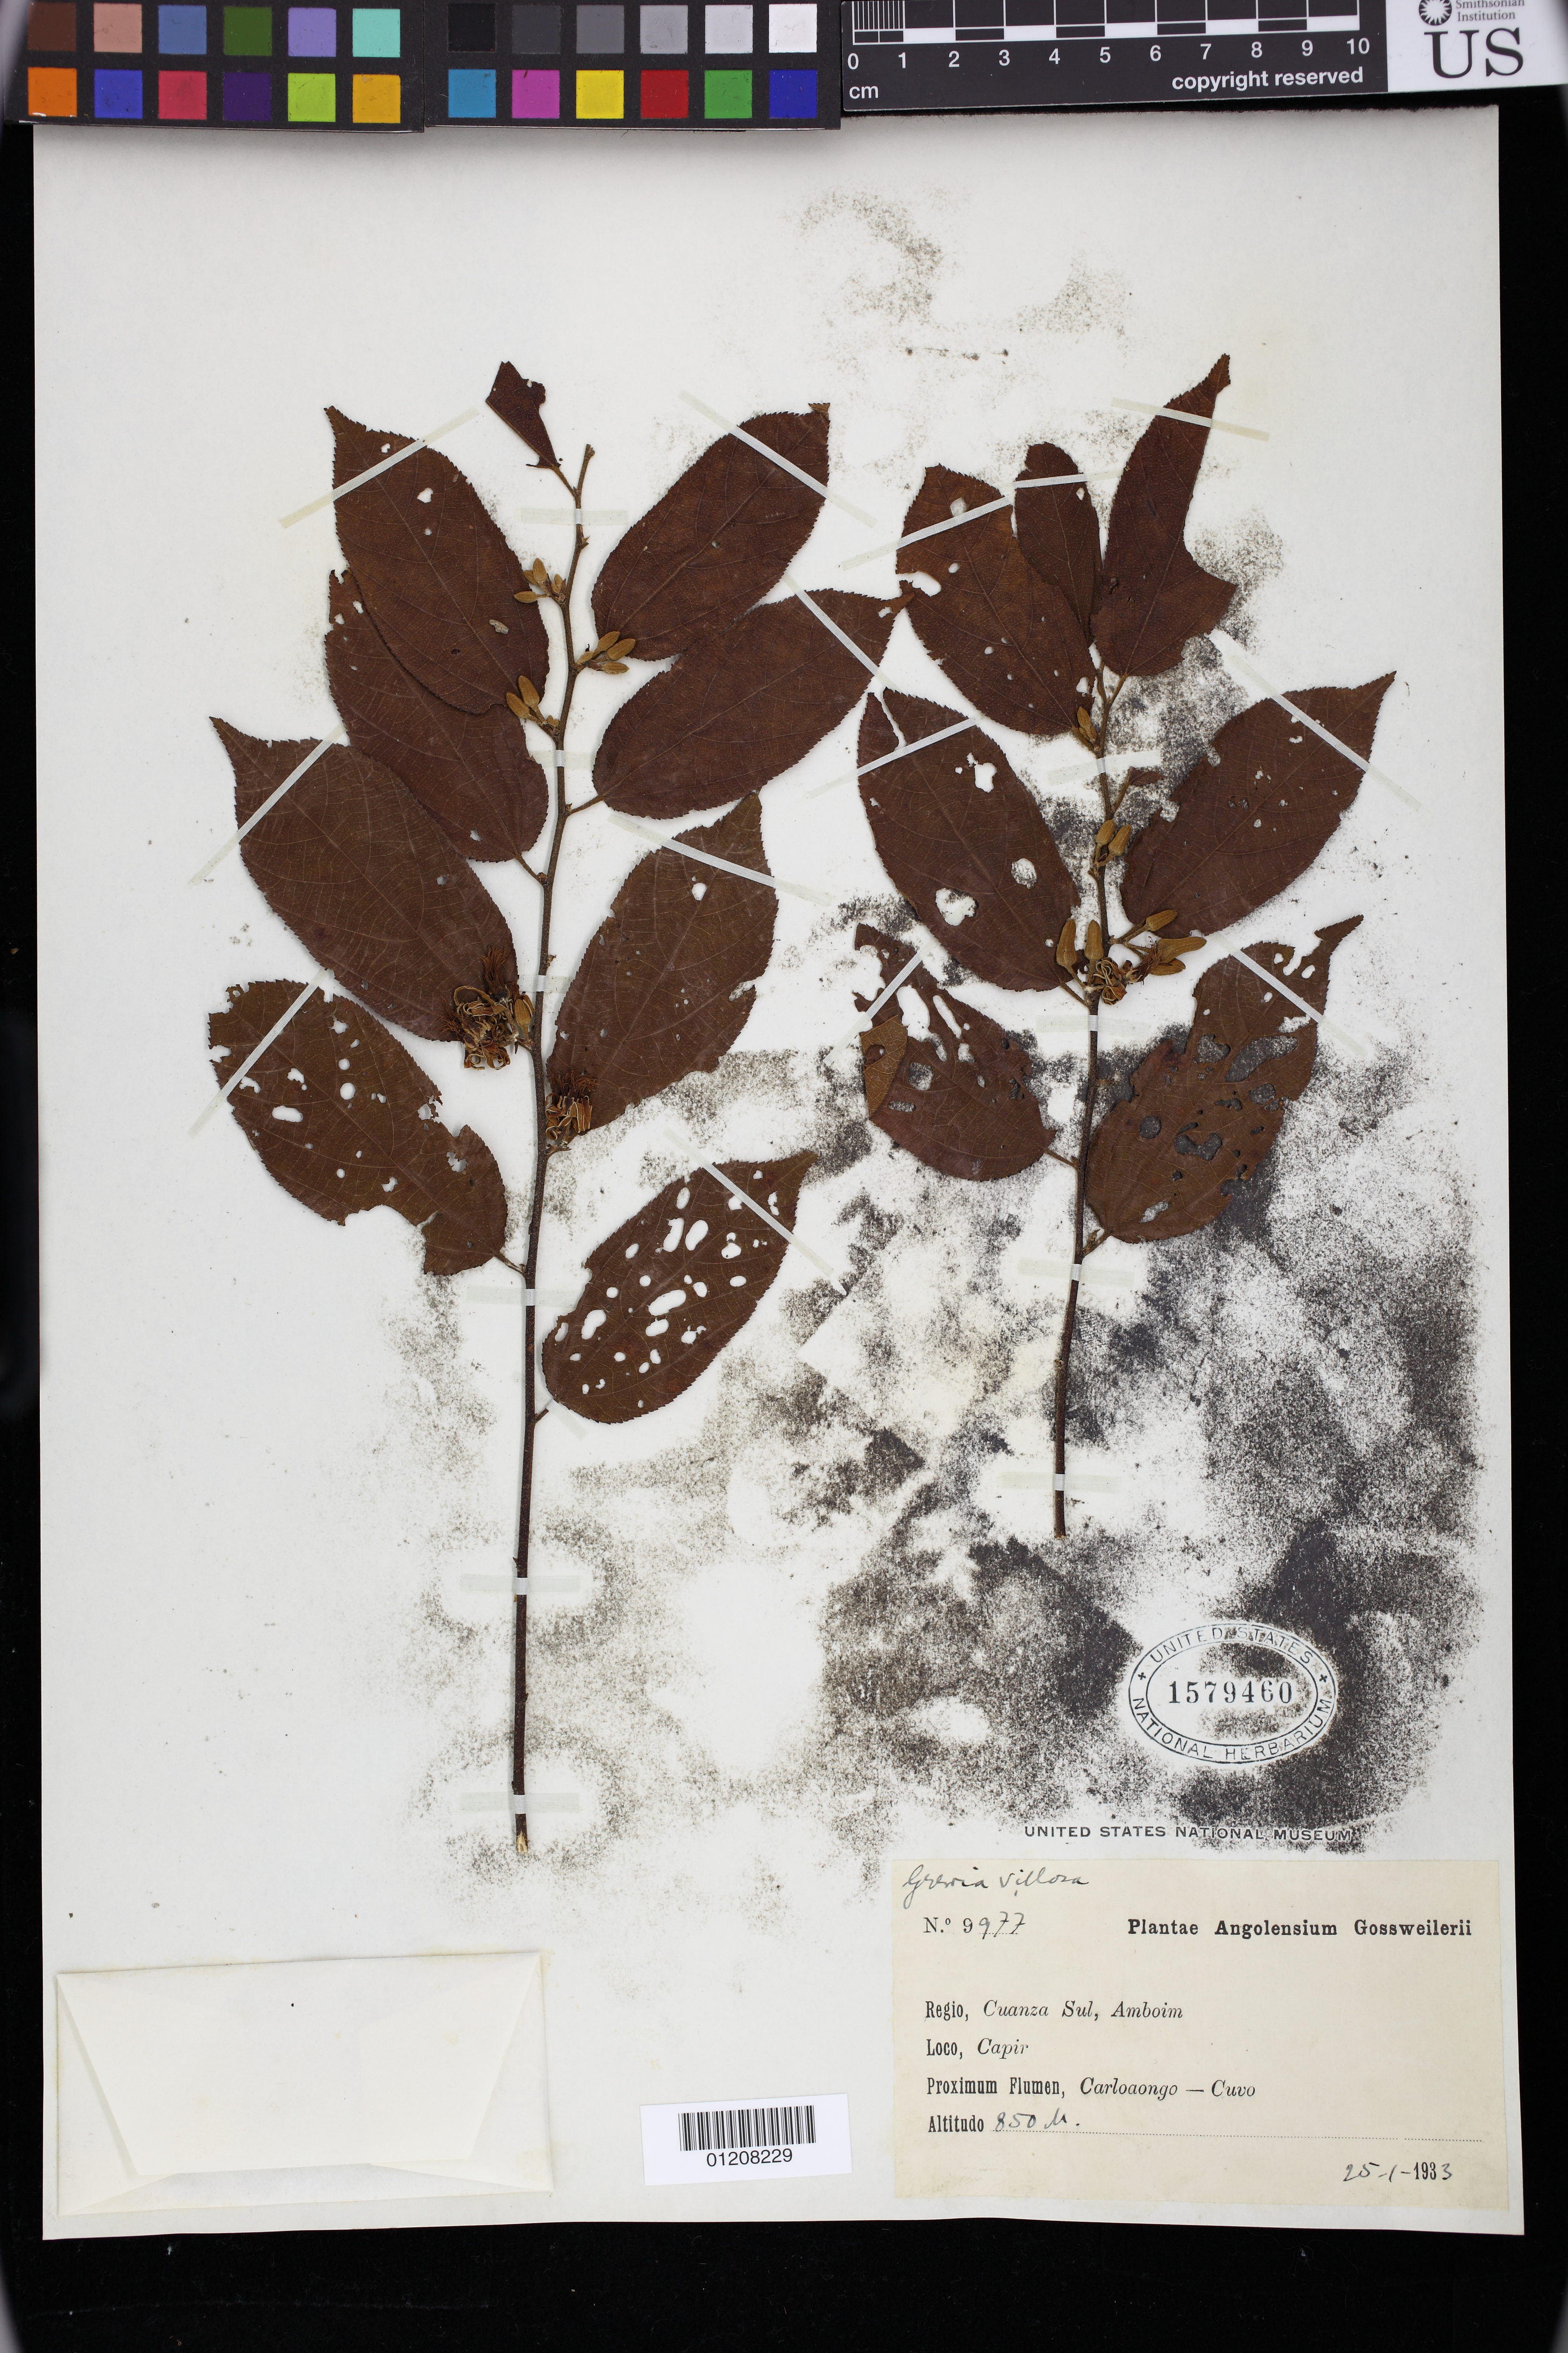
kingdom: Plantae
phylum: Tracheophyta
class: Magnoliopsida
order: Malvales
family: Malvaceae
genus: Grewia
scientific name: Grewia sp.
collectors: A. Gossweiler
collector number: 9977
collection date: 1933-01-25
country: Angola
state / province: Cuanza Sul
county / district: Municepio Amboim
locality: Cuanza Sul, Amboim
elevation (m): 850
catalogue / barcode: US 1579460